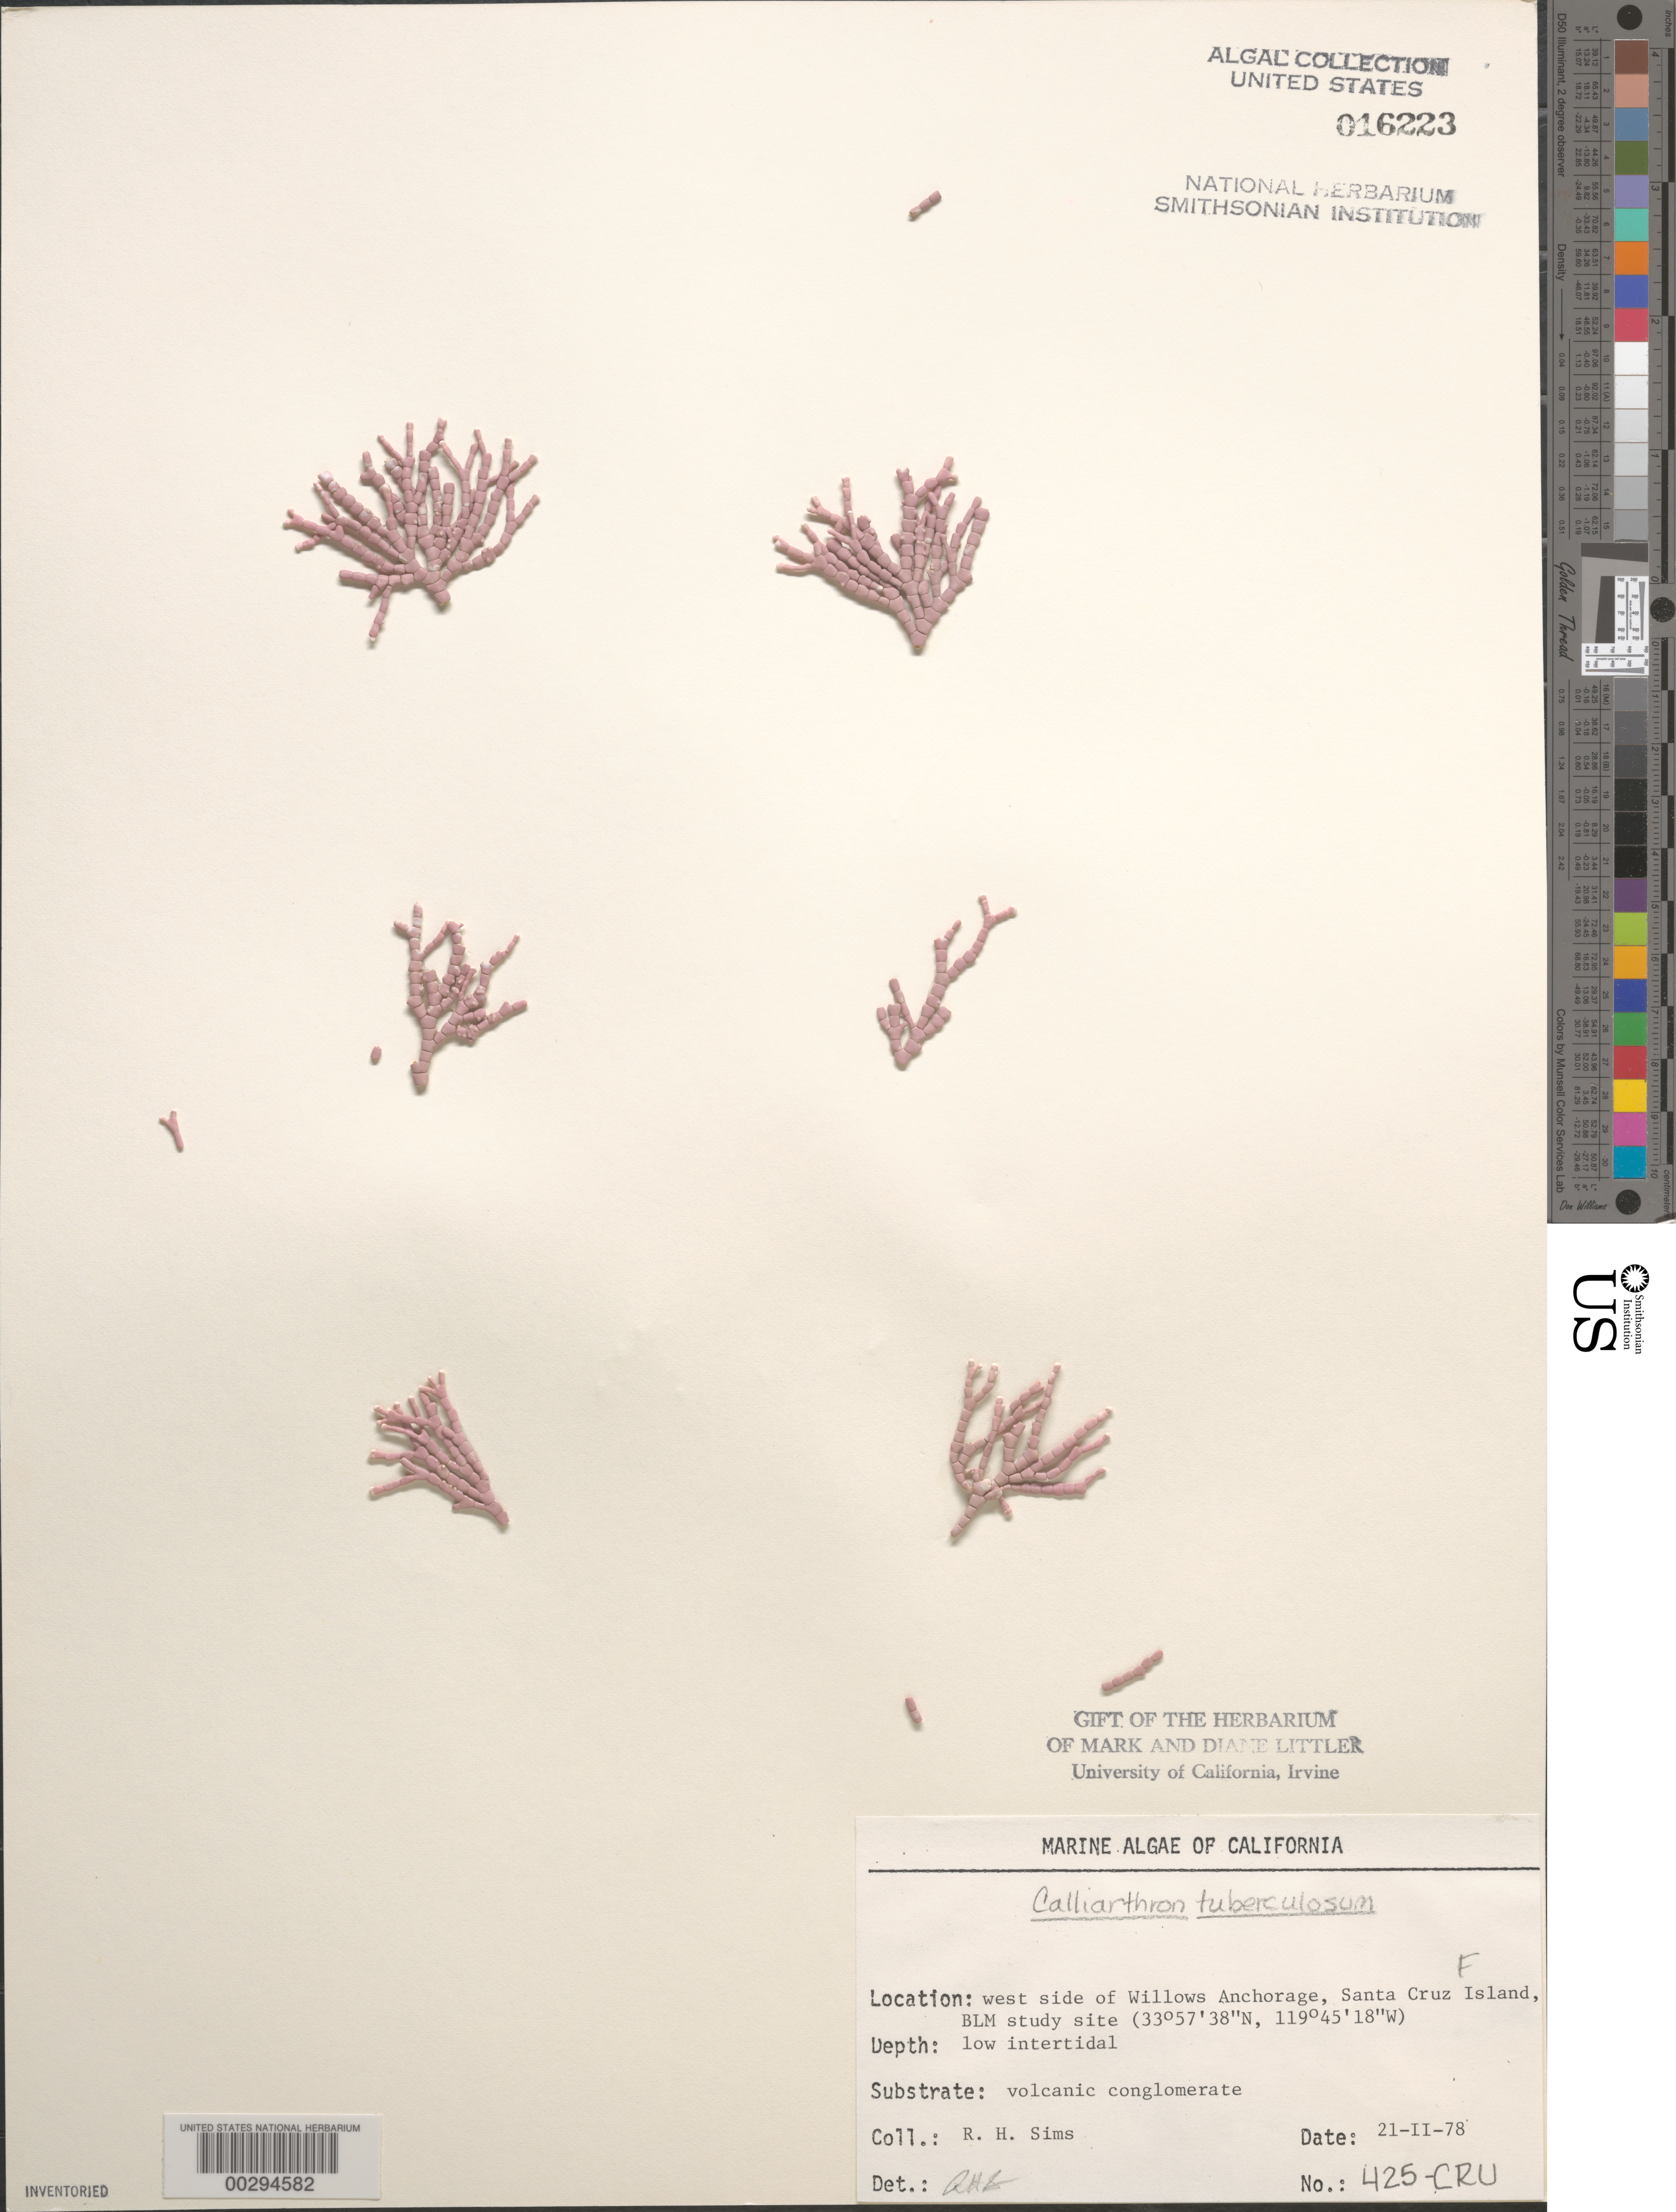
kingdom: Plantae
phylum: Rhodophyta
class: Florideophyceae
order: Corallinales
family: Corallinaceae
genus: Calliarthron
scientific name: Calliarthron tuberculosum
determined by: Sims, Robert H.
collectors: R. H. Sims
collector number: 425-cru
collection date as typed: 21 Feb 1978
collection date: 1978-02-21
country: United States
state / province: California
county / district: Santa Barbara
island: Santa Cruz Island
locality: Willows Anchorage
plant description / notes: BLM-SOCALBIGHT Rocky Intertidal Survey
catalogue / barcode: US 16223